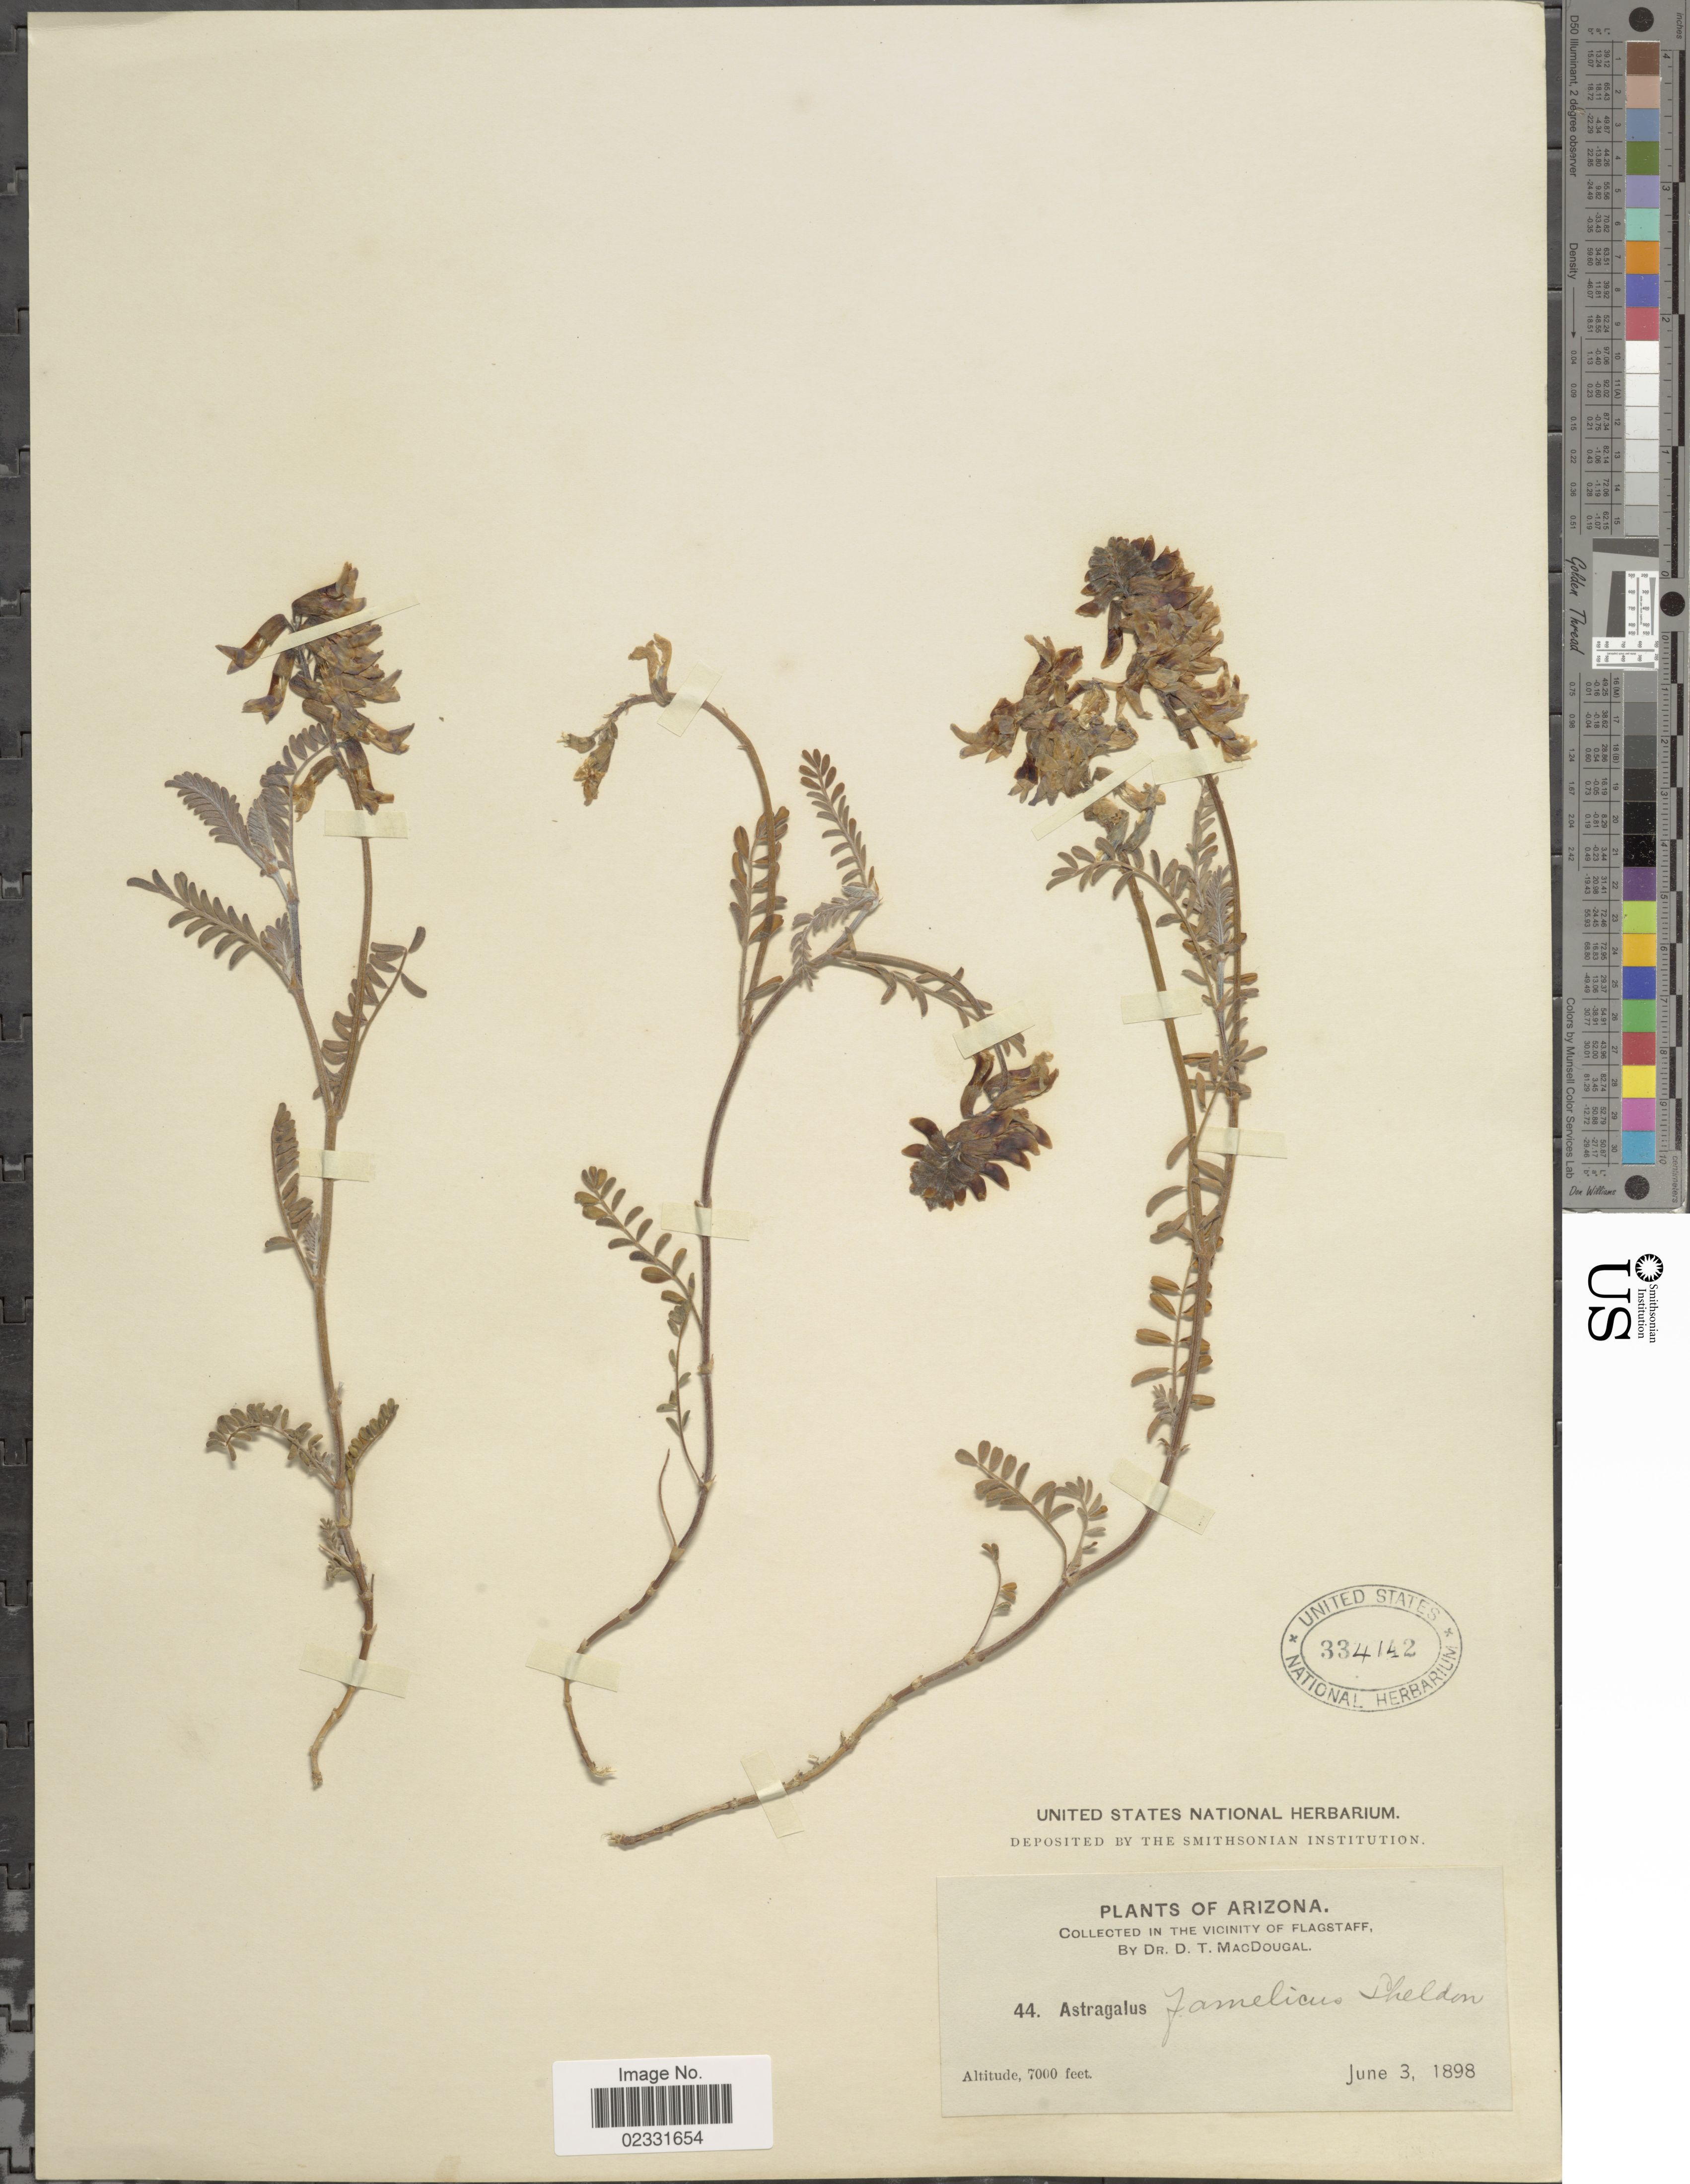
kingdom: Plantae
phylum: Tracheophyta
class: Magnoliopsida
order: Fabales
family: Fabaceae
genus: Astragalus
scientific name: Astragalus hallii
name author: A. Gray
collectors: D. T. MacDougal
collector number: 44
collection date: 1898-06-03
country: United States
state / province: Arizona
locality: In the Vicinity of Flagstaff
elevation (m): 2134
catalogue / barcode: US 334142